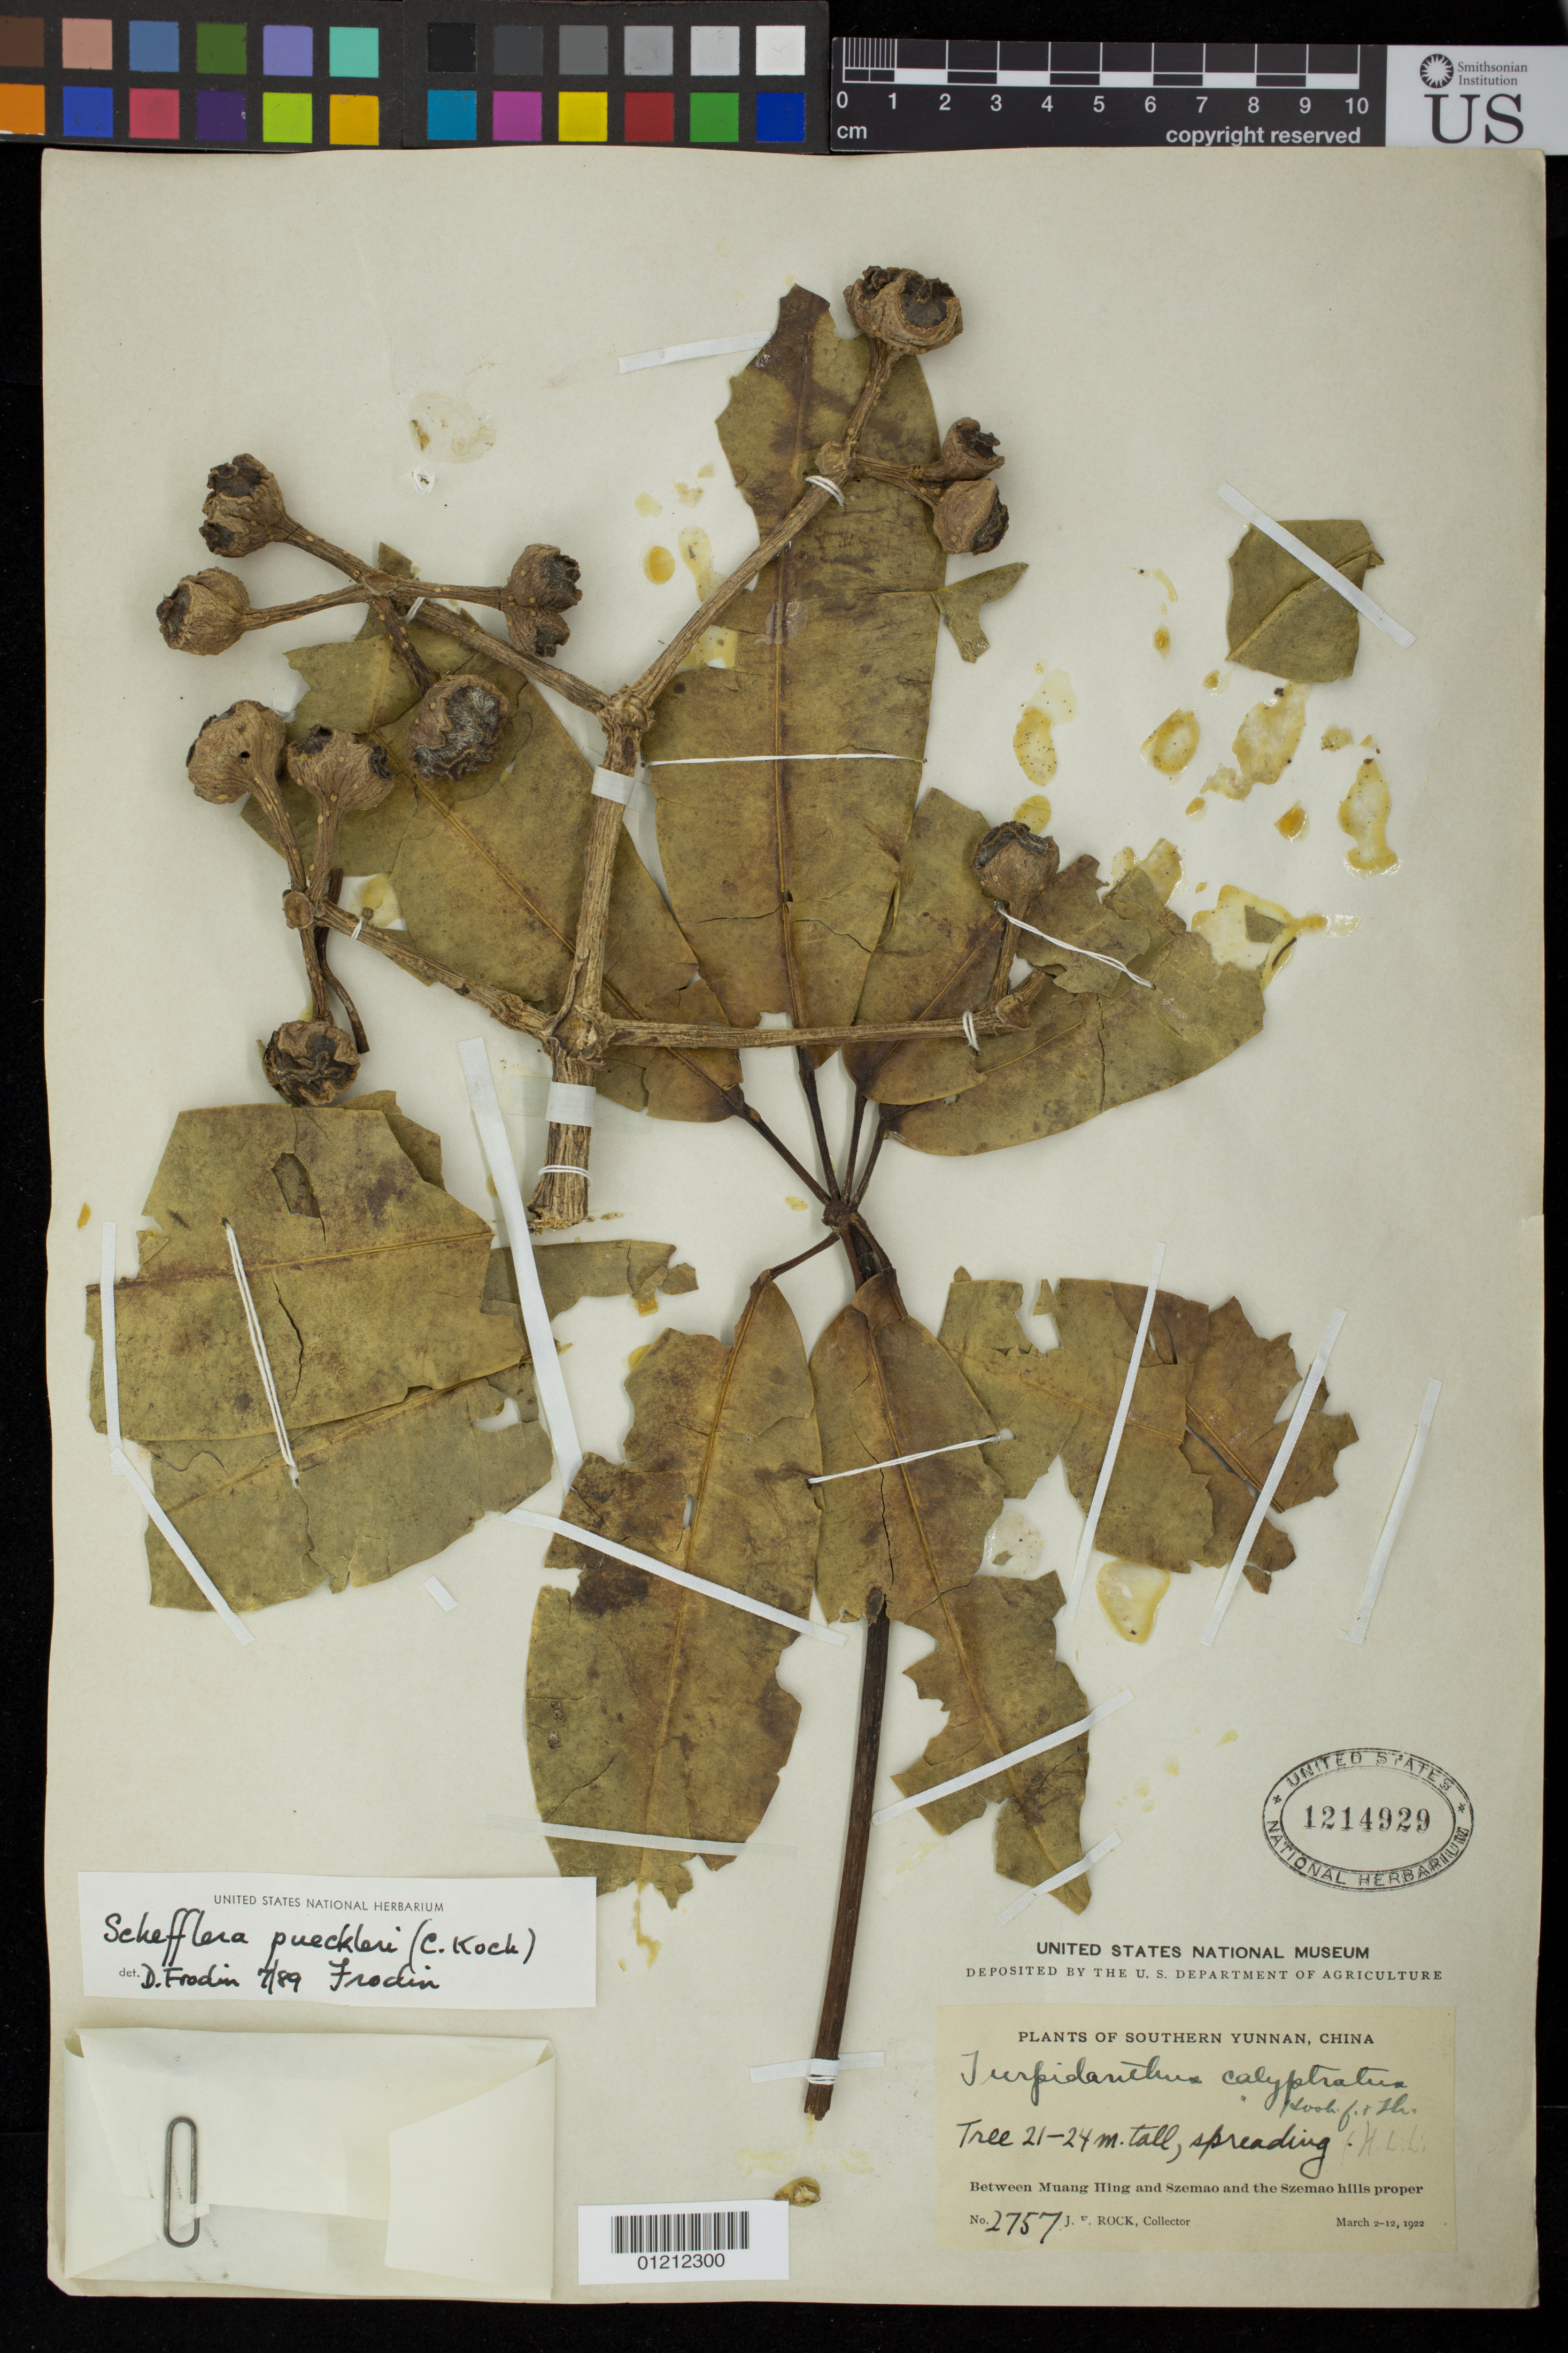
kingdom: Plantae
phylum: Tracheophyta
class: Magnoliopsida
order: Apiales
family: Araliaceae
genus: Schefflera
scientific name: Schefflera pueckleri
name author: (K. Koch) Frodin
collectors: J. Rock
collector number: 2757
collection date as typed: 2-12 Mar 1922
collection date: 1922-03-02/1922-03-12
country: China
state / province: Yunnan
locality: Between Muang Hing and Szemao and the Szemao Hills Proper.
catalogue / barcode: US 1214929